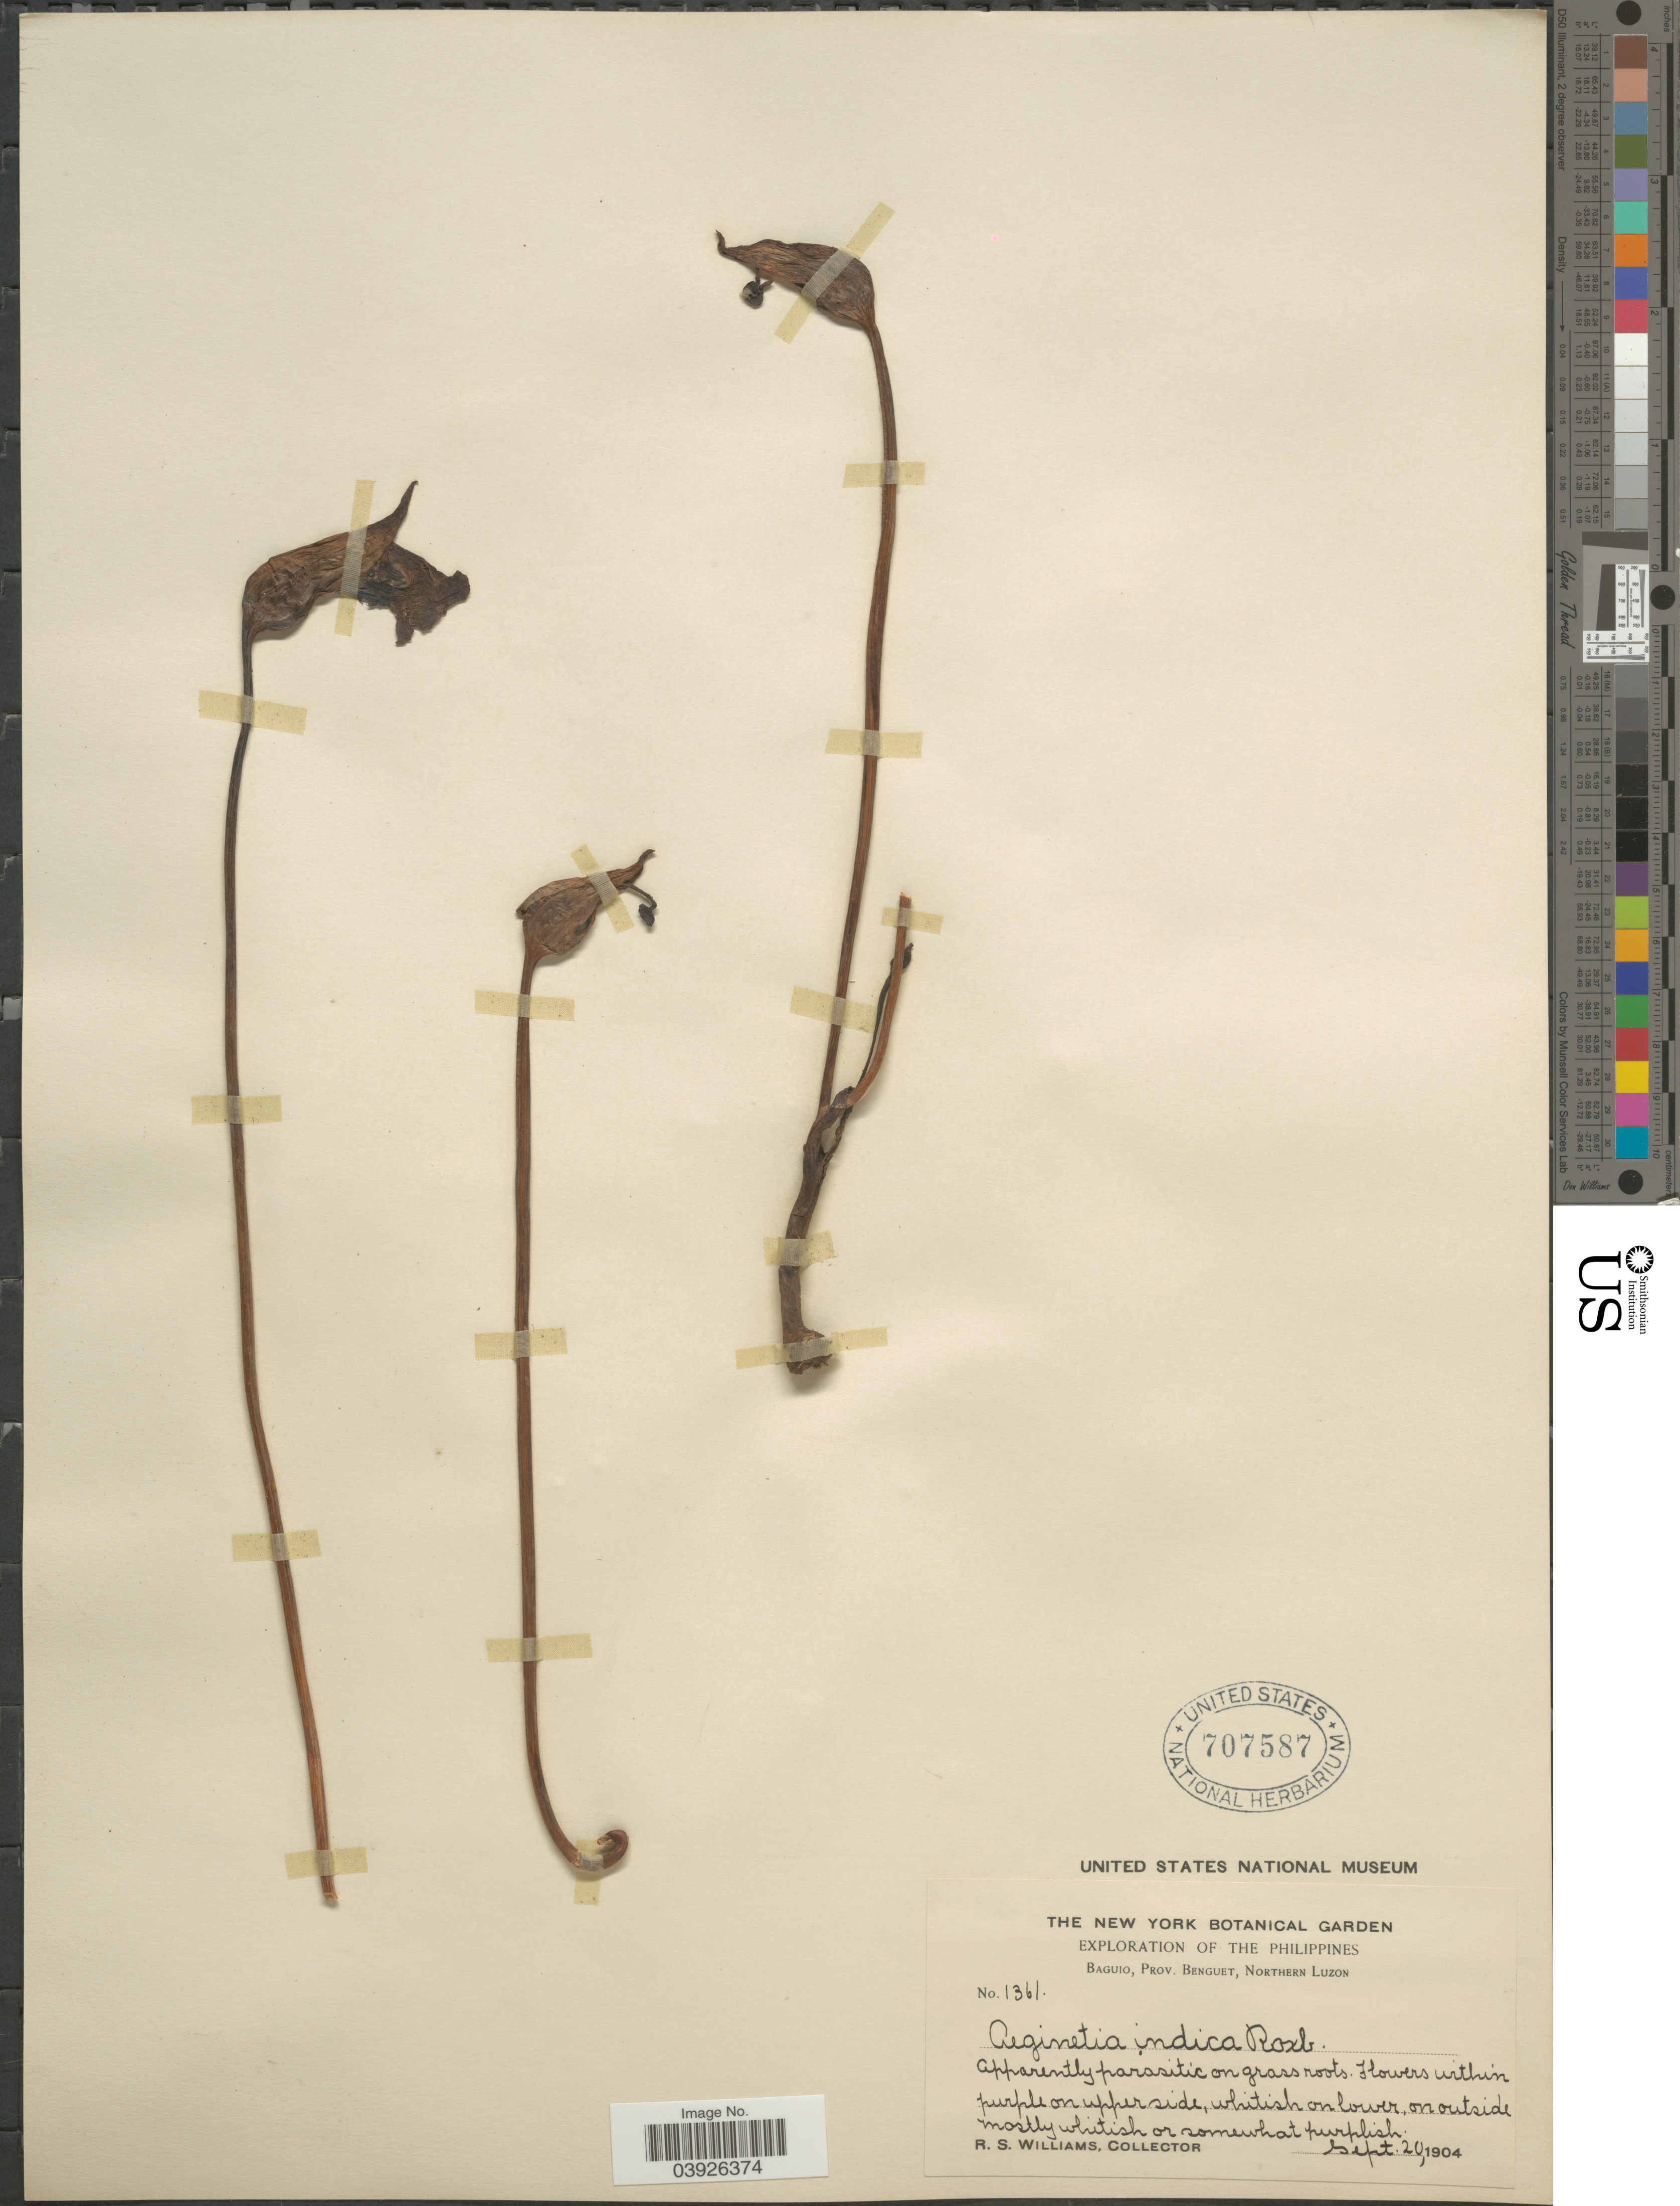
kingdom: Plantae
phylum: Tracheophyta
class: Magnoliopsida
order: Lamiales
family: Orobanchaceae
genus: Aeginetia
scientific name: Aeginetia indica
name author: L.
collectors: R. S. Williams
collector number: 1361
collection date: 1904-09-20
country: Philippines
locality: Baguio, Prov. Benguet, Northern Luzon.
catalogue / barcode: US 707587